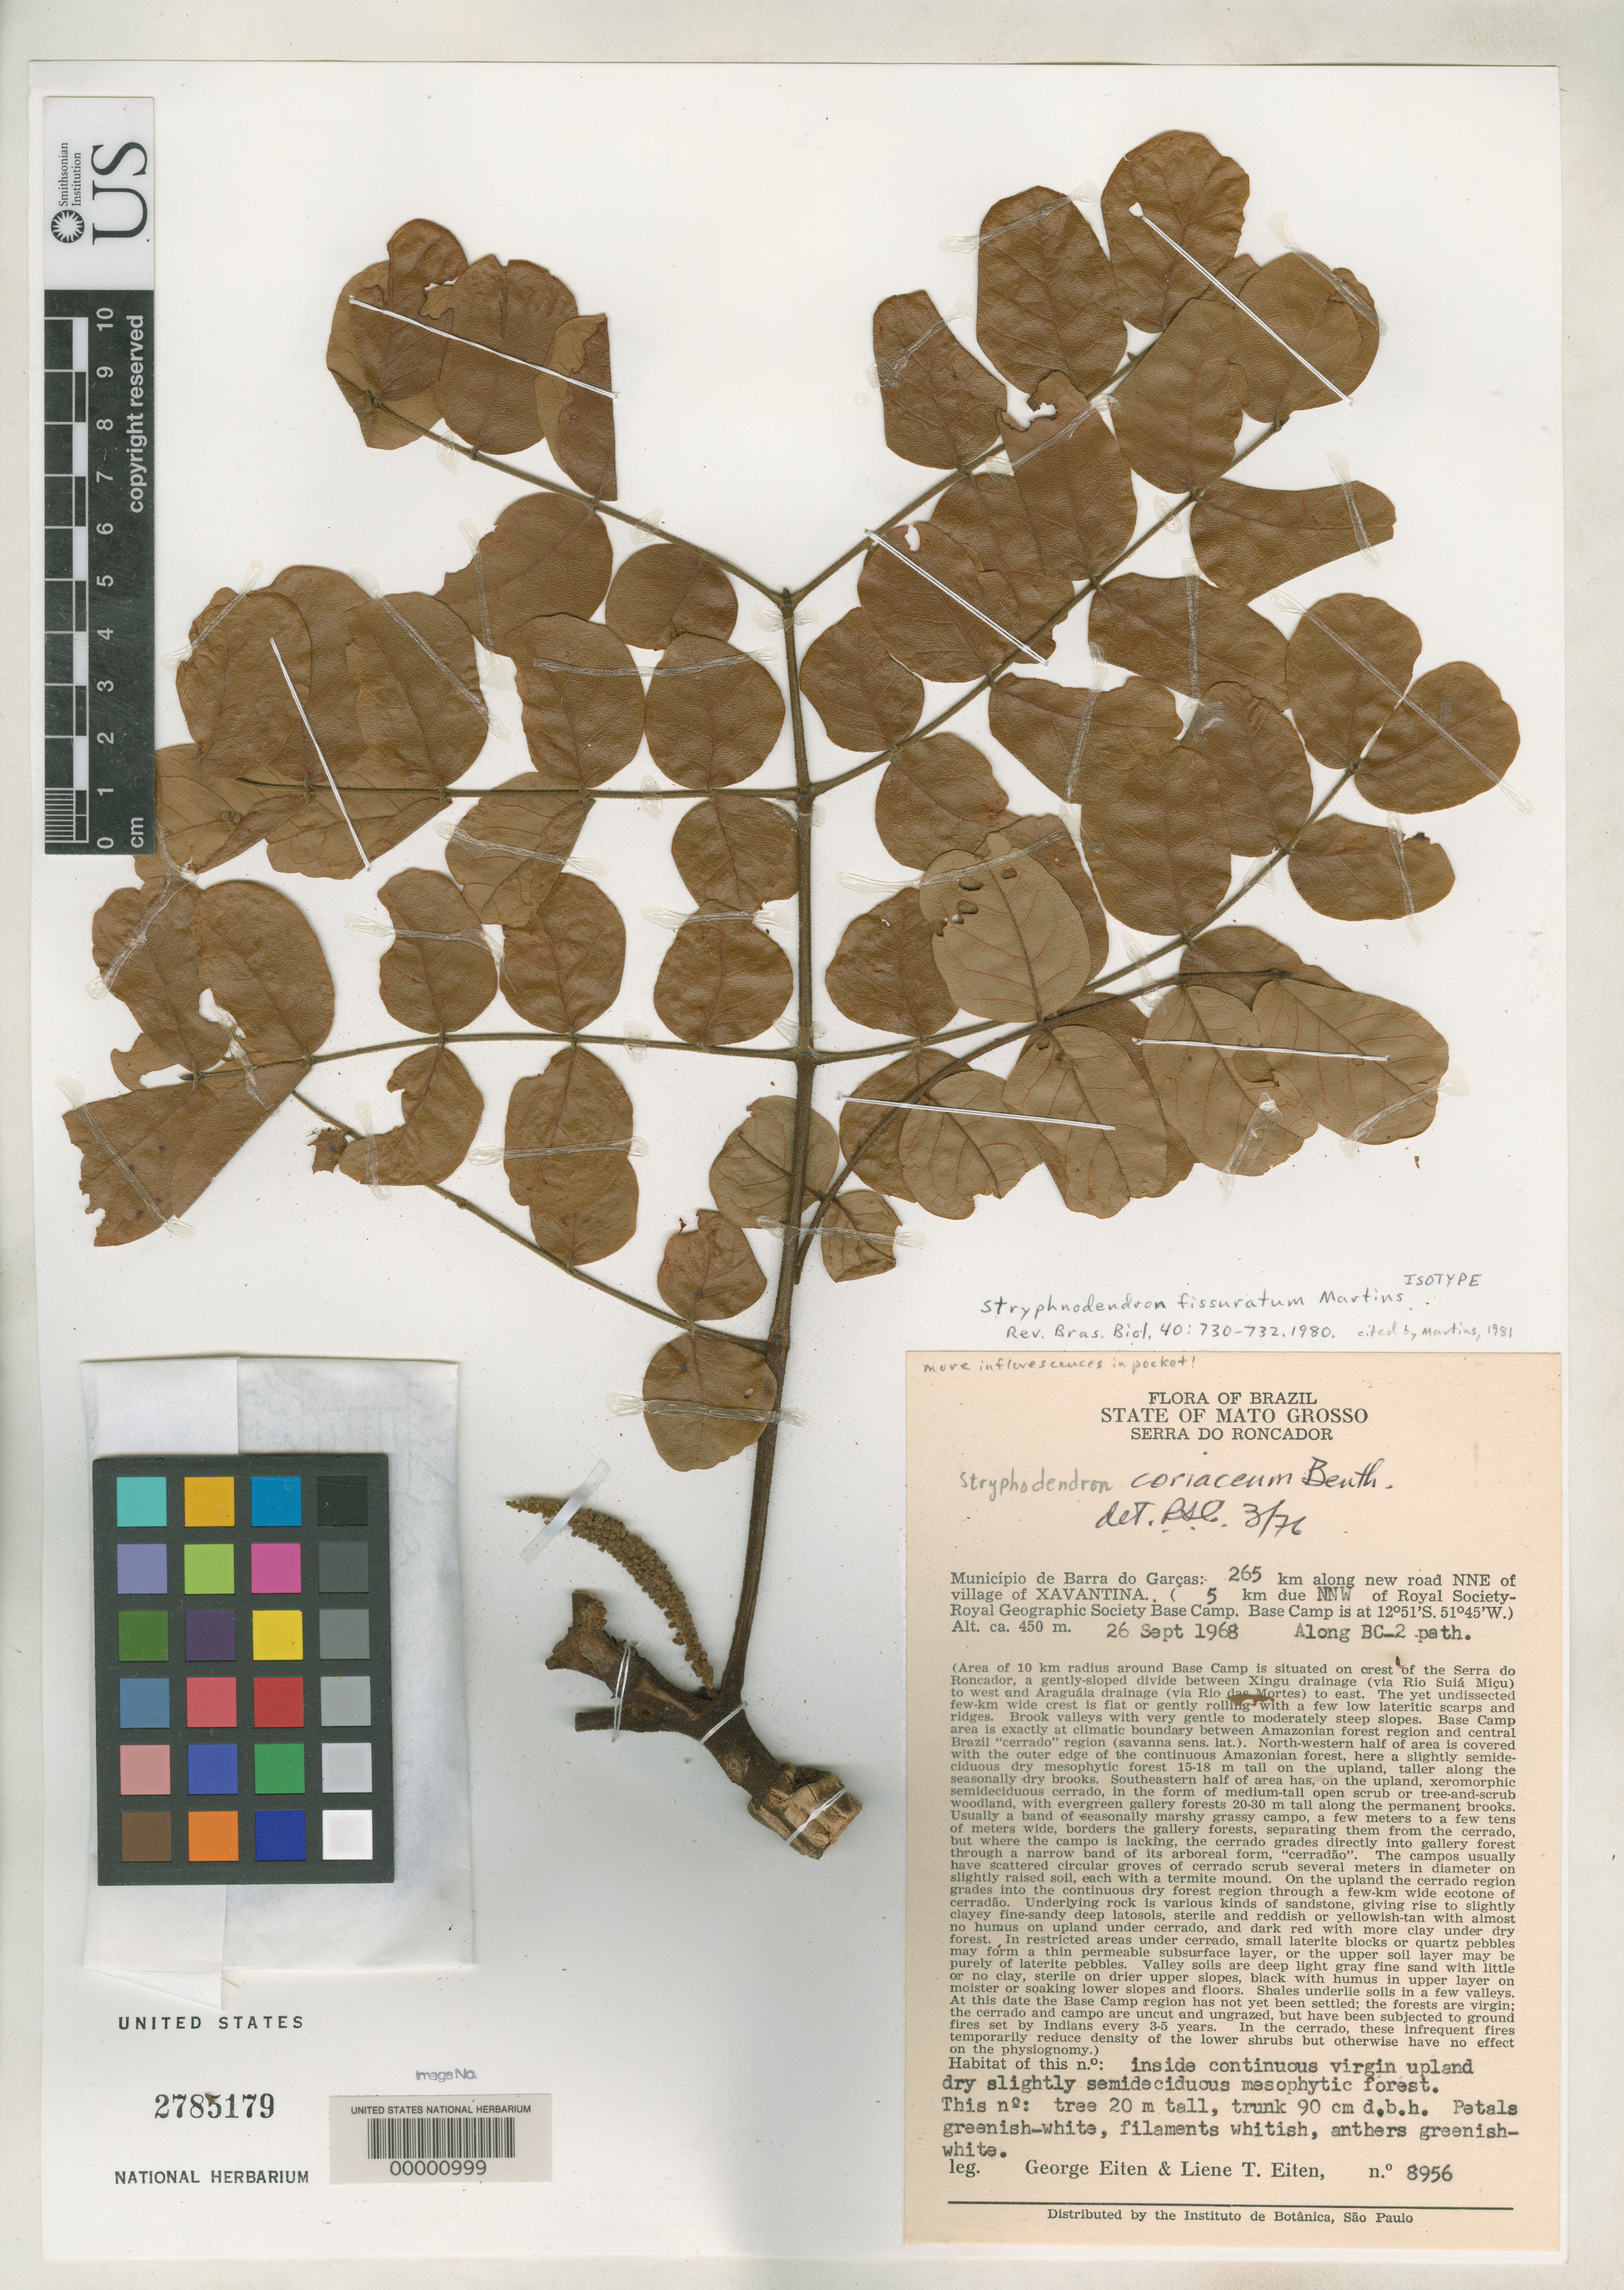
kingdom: Plantae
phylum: Tracheophyta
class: Magnoliopsida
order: Fabales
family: Fabaceae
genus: Stryphnodendron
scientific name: Stryphnodendron fissuratum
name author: E.M.O. Martins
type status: Isotype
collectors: G. Eiten & L. T. Eiten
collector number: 8956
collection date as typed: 26 Sep 1968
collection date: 1968-09-26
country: Brazil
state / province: Mato Grosso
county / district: Barra do Garcas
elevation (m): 450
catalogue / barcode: US 2785179